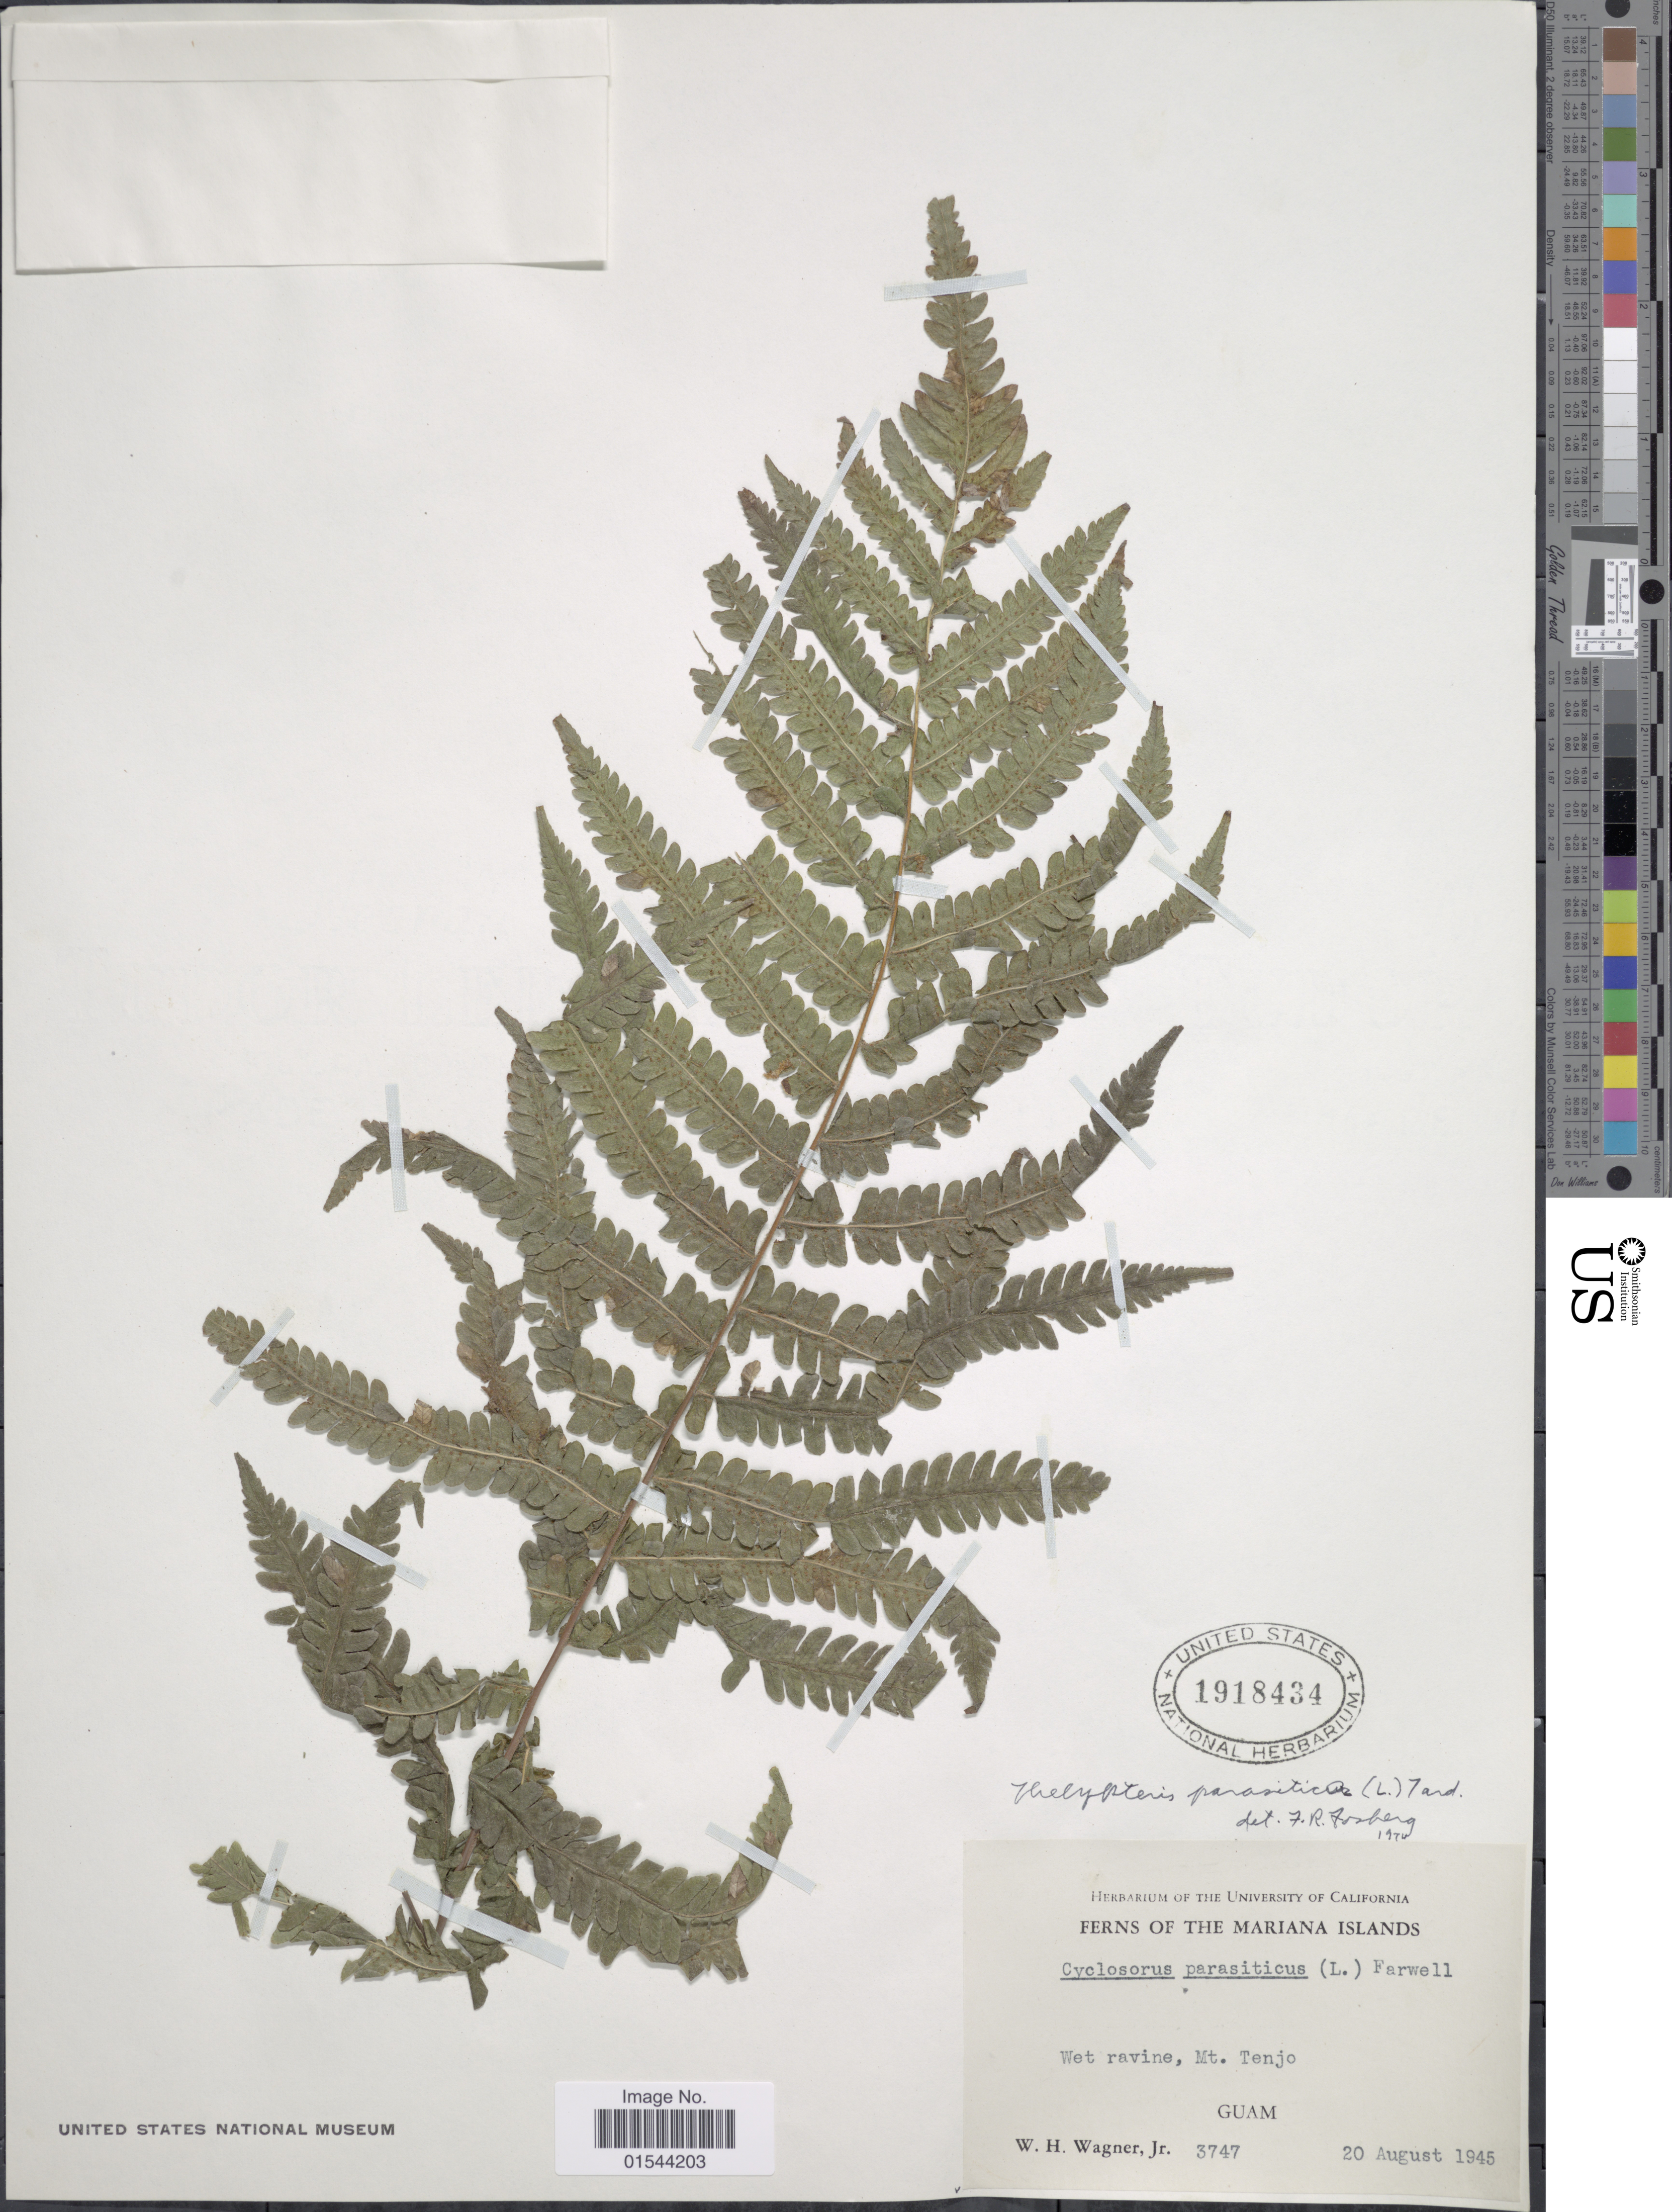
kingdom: Plantae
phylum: Tracheophyta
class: Polypodiopsida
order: Polypodiales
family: Thelypteridaceae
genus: Christella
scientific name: Christella parasitica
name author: (L.) H. Lév.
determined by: Wagner, W. L., (BOT), Smithsonian Institution - National Museum of Natural History (UNITED STATES)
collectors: W. H. Wagner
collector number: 3747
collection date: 1945-08-20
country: Guam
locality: The Mariana Islands, Wet ravine, Mt Tenjo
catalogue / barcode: US 1918434